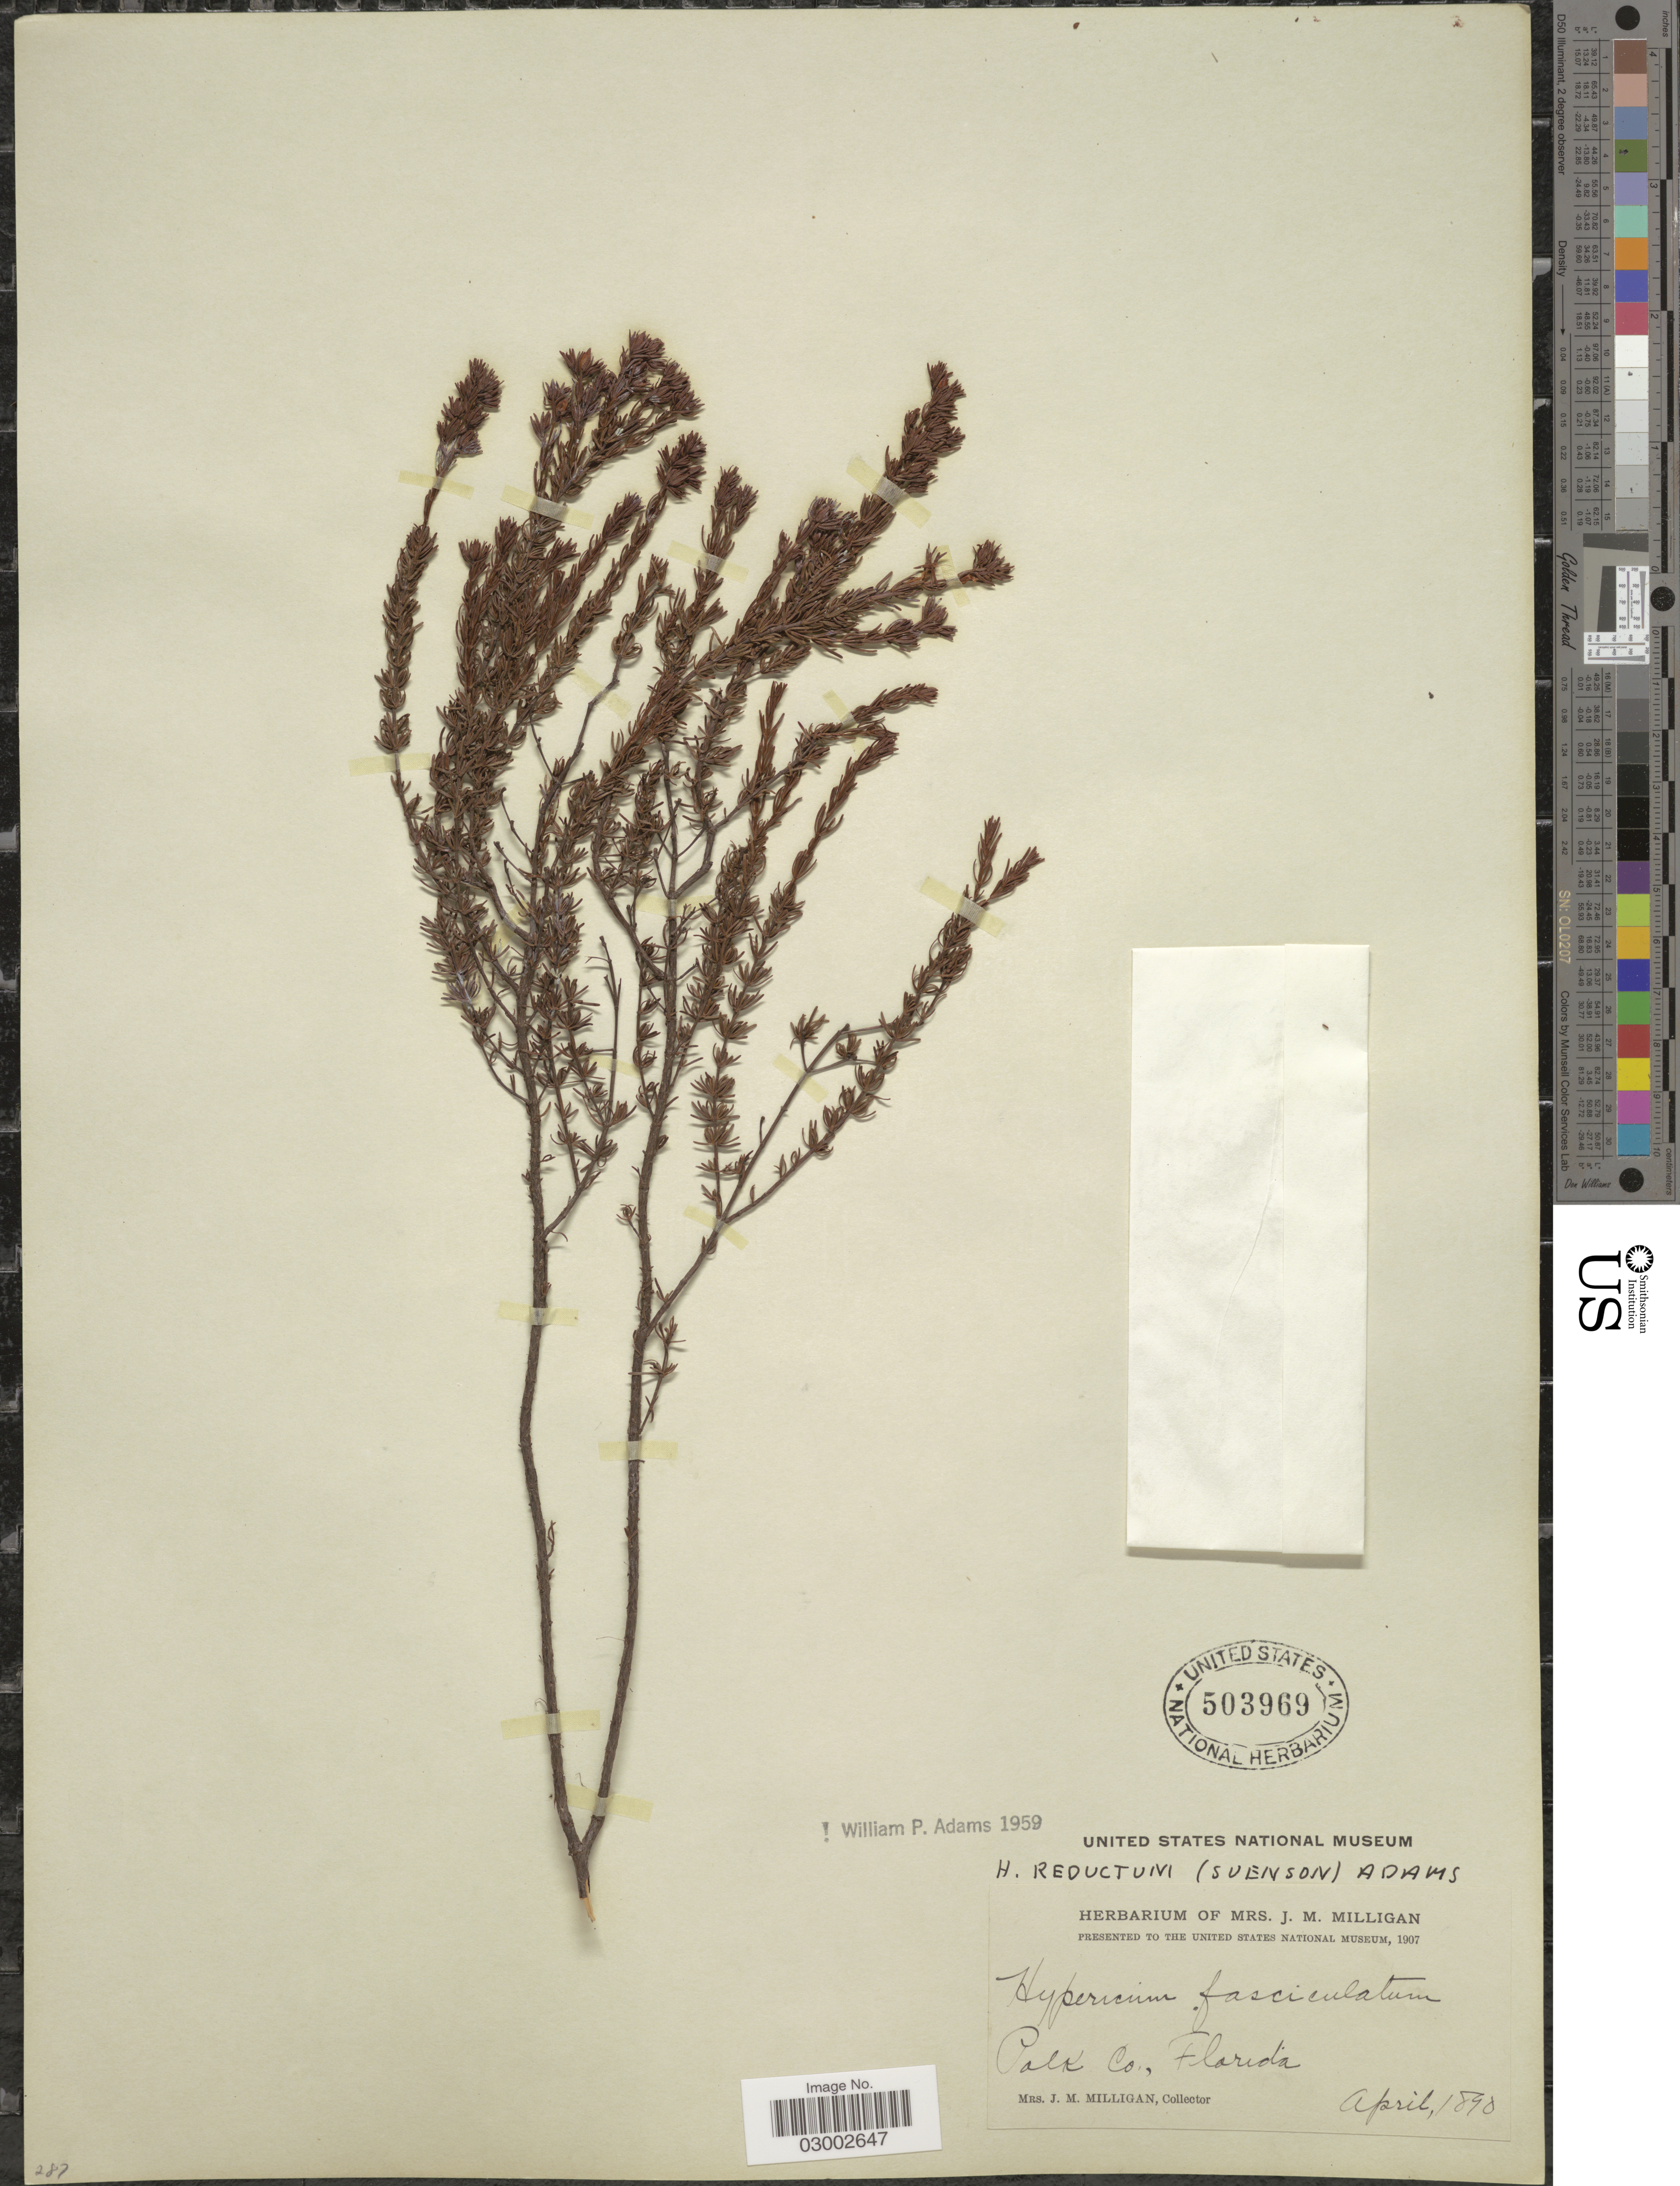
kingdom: Plantae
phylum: Tracheophyta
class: Magnoliopsida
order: Malpighiales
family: Hypericaceae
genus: Hypericum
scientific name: Hypericum tenuifolium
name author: Pursh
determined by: Strong, Mark T., (BOT), Smithsonian Institution - National Museum of Natural History (UNITED STATES)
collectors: J. Milligan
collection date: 1890-04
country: United States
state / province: Florida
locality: Polk Co.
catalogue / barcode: US 503969